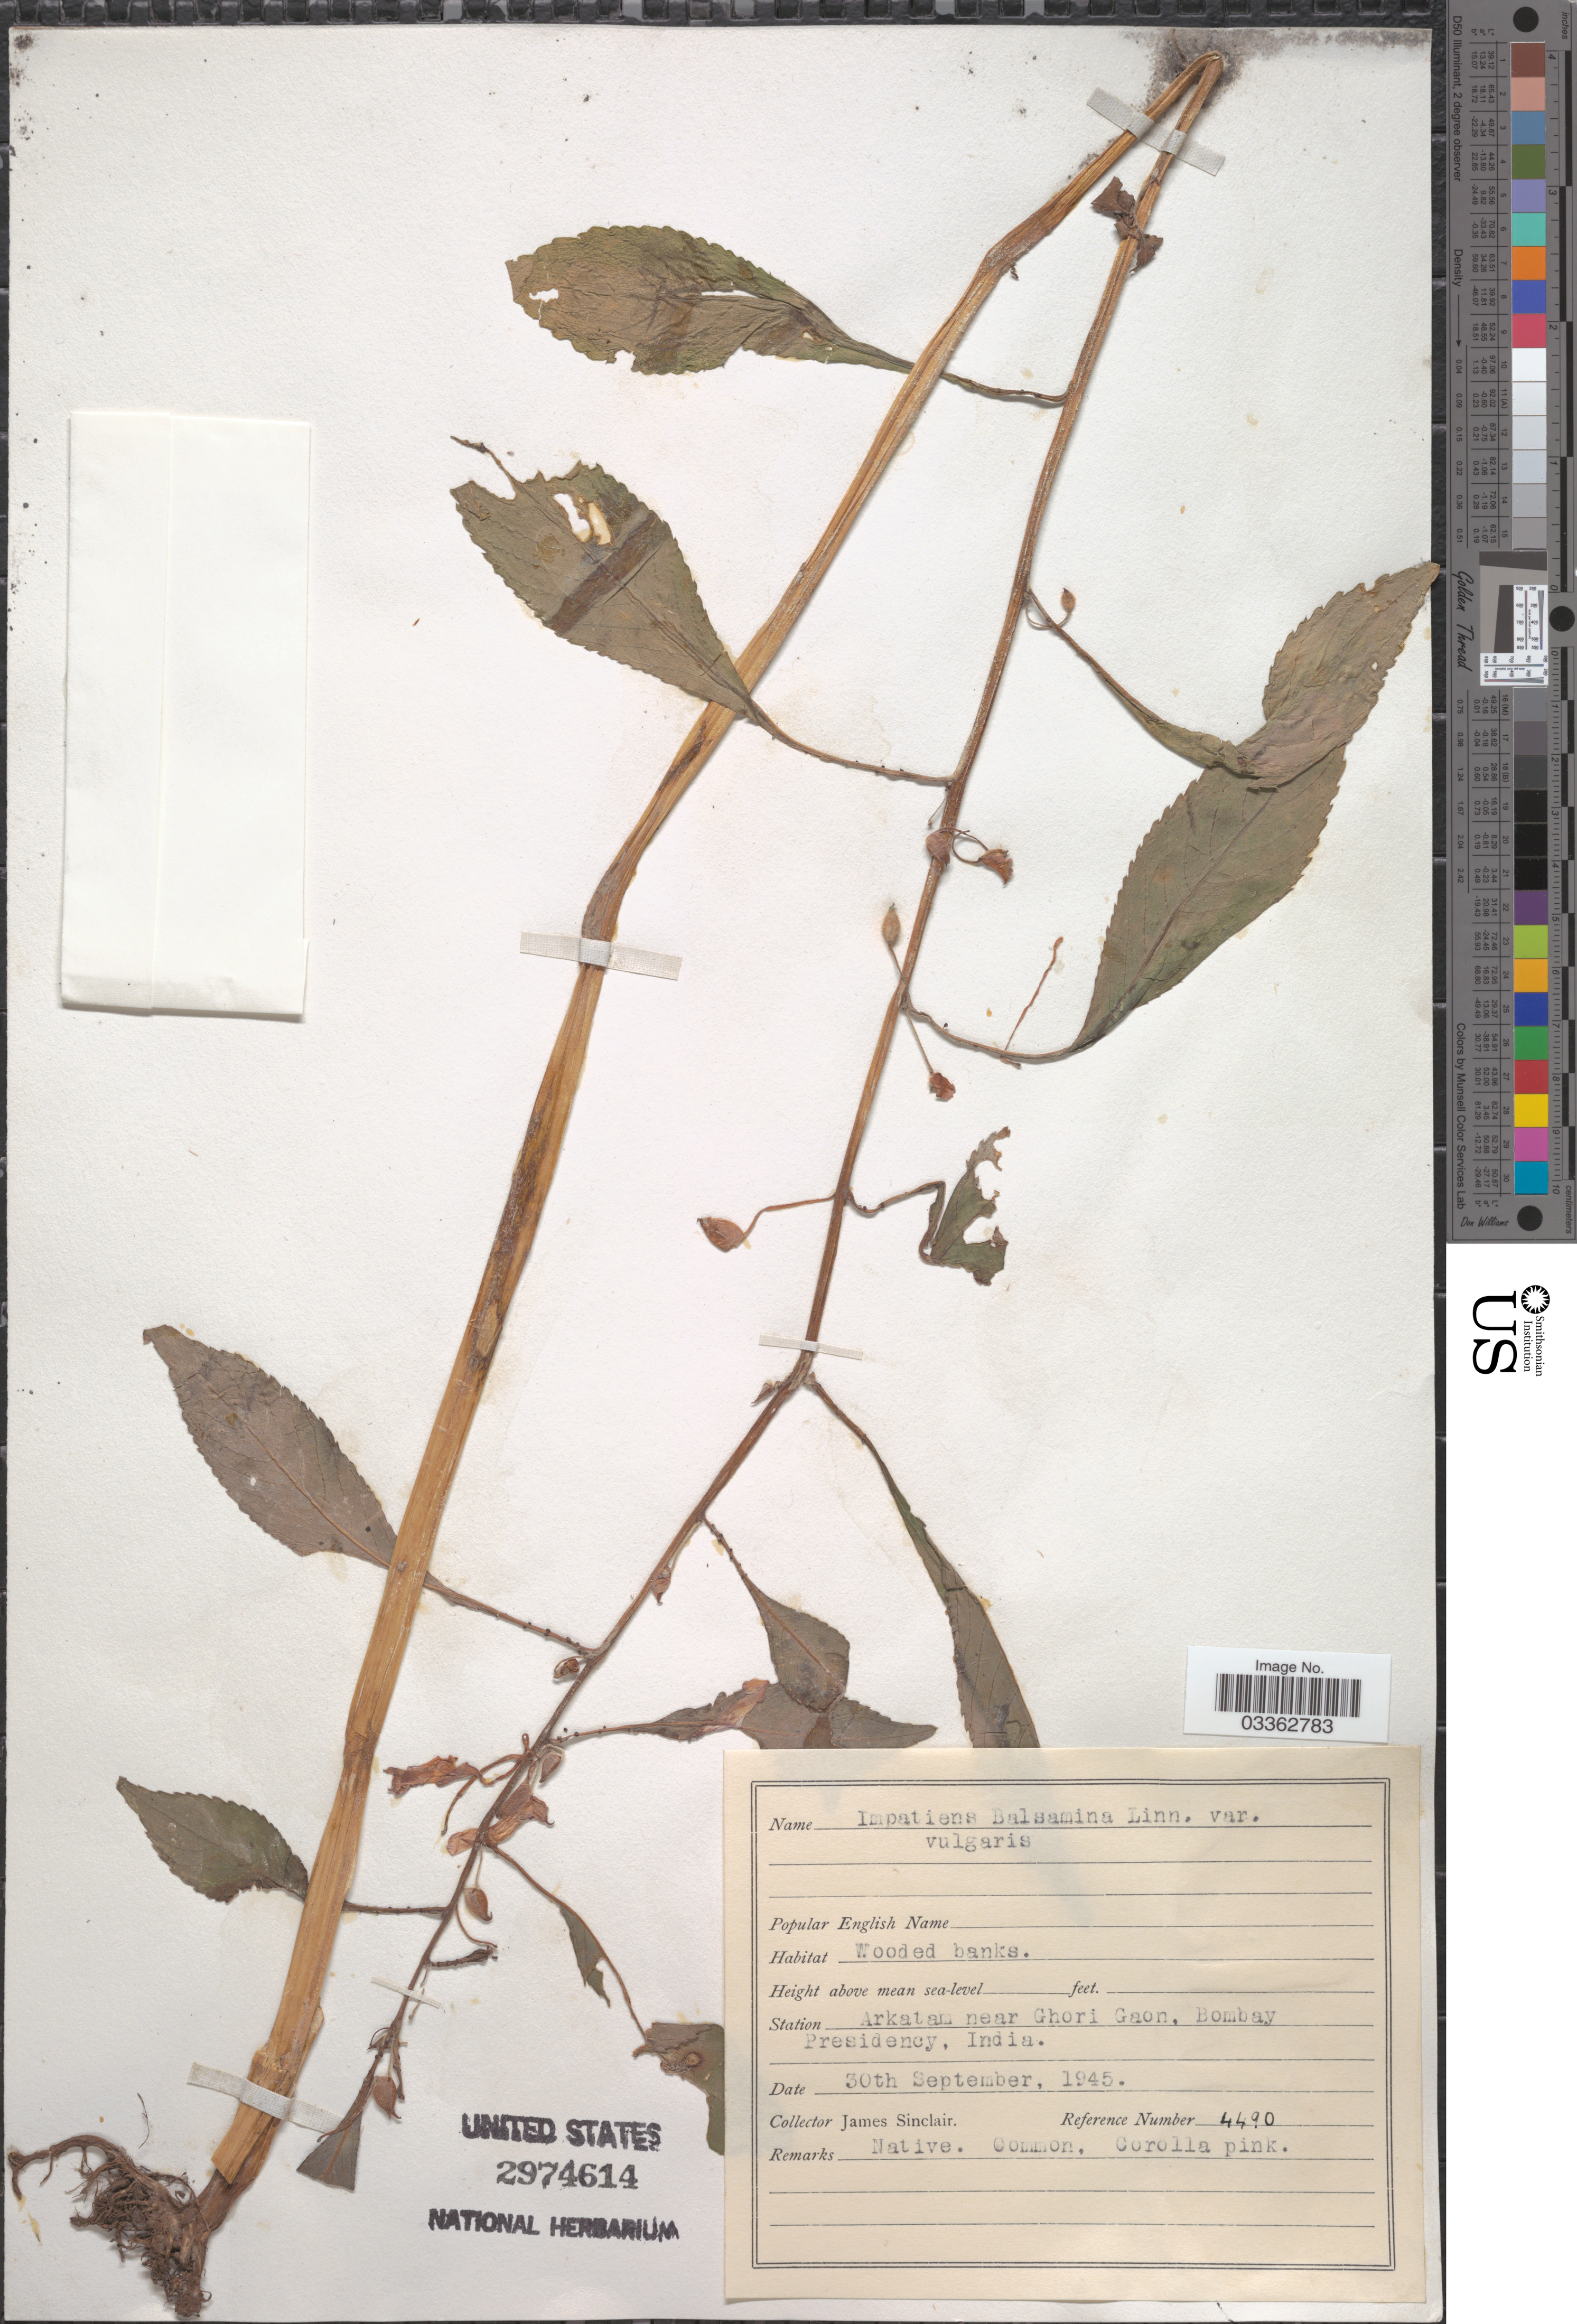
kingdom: Plantae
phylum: Tracheophyta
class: Magnoliopsida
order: Ericales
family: Balsaminaceae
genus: Impatiens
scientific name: Impatiens balsamina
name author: L.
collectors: J. Sinclair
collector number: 4490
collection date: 1945-09-30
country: India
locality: Station Arkatam near Ghori Gaon, Bombay Presidency.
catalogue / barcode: US 2974614